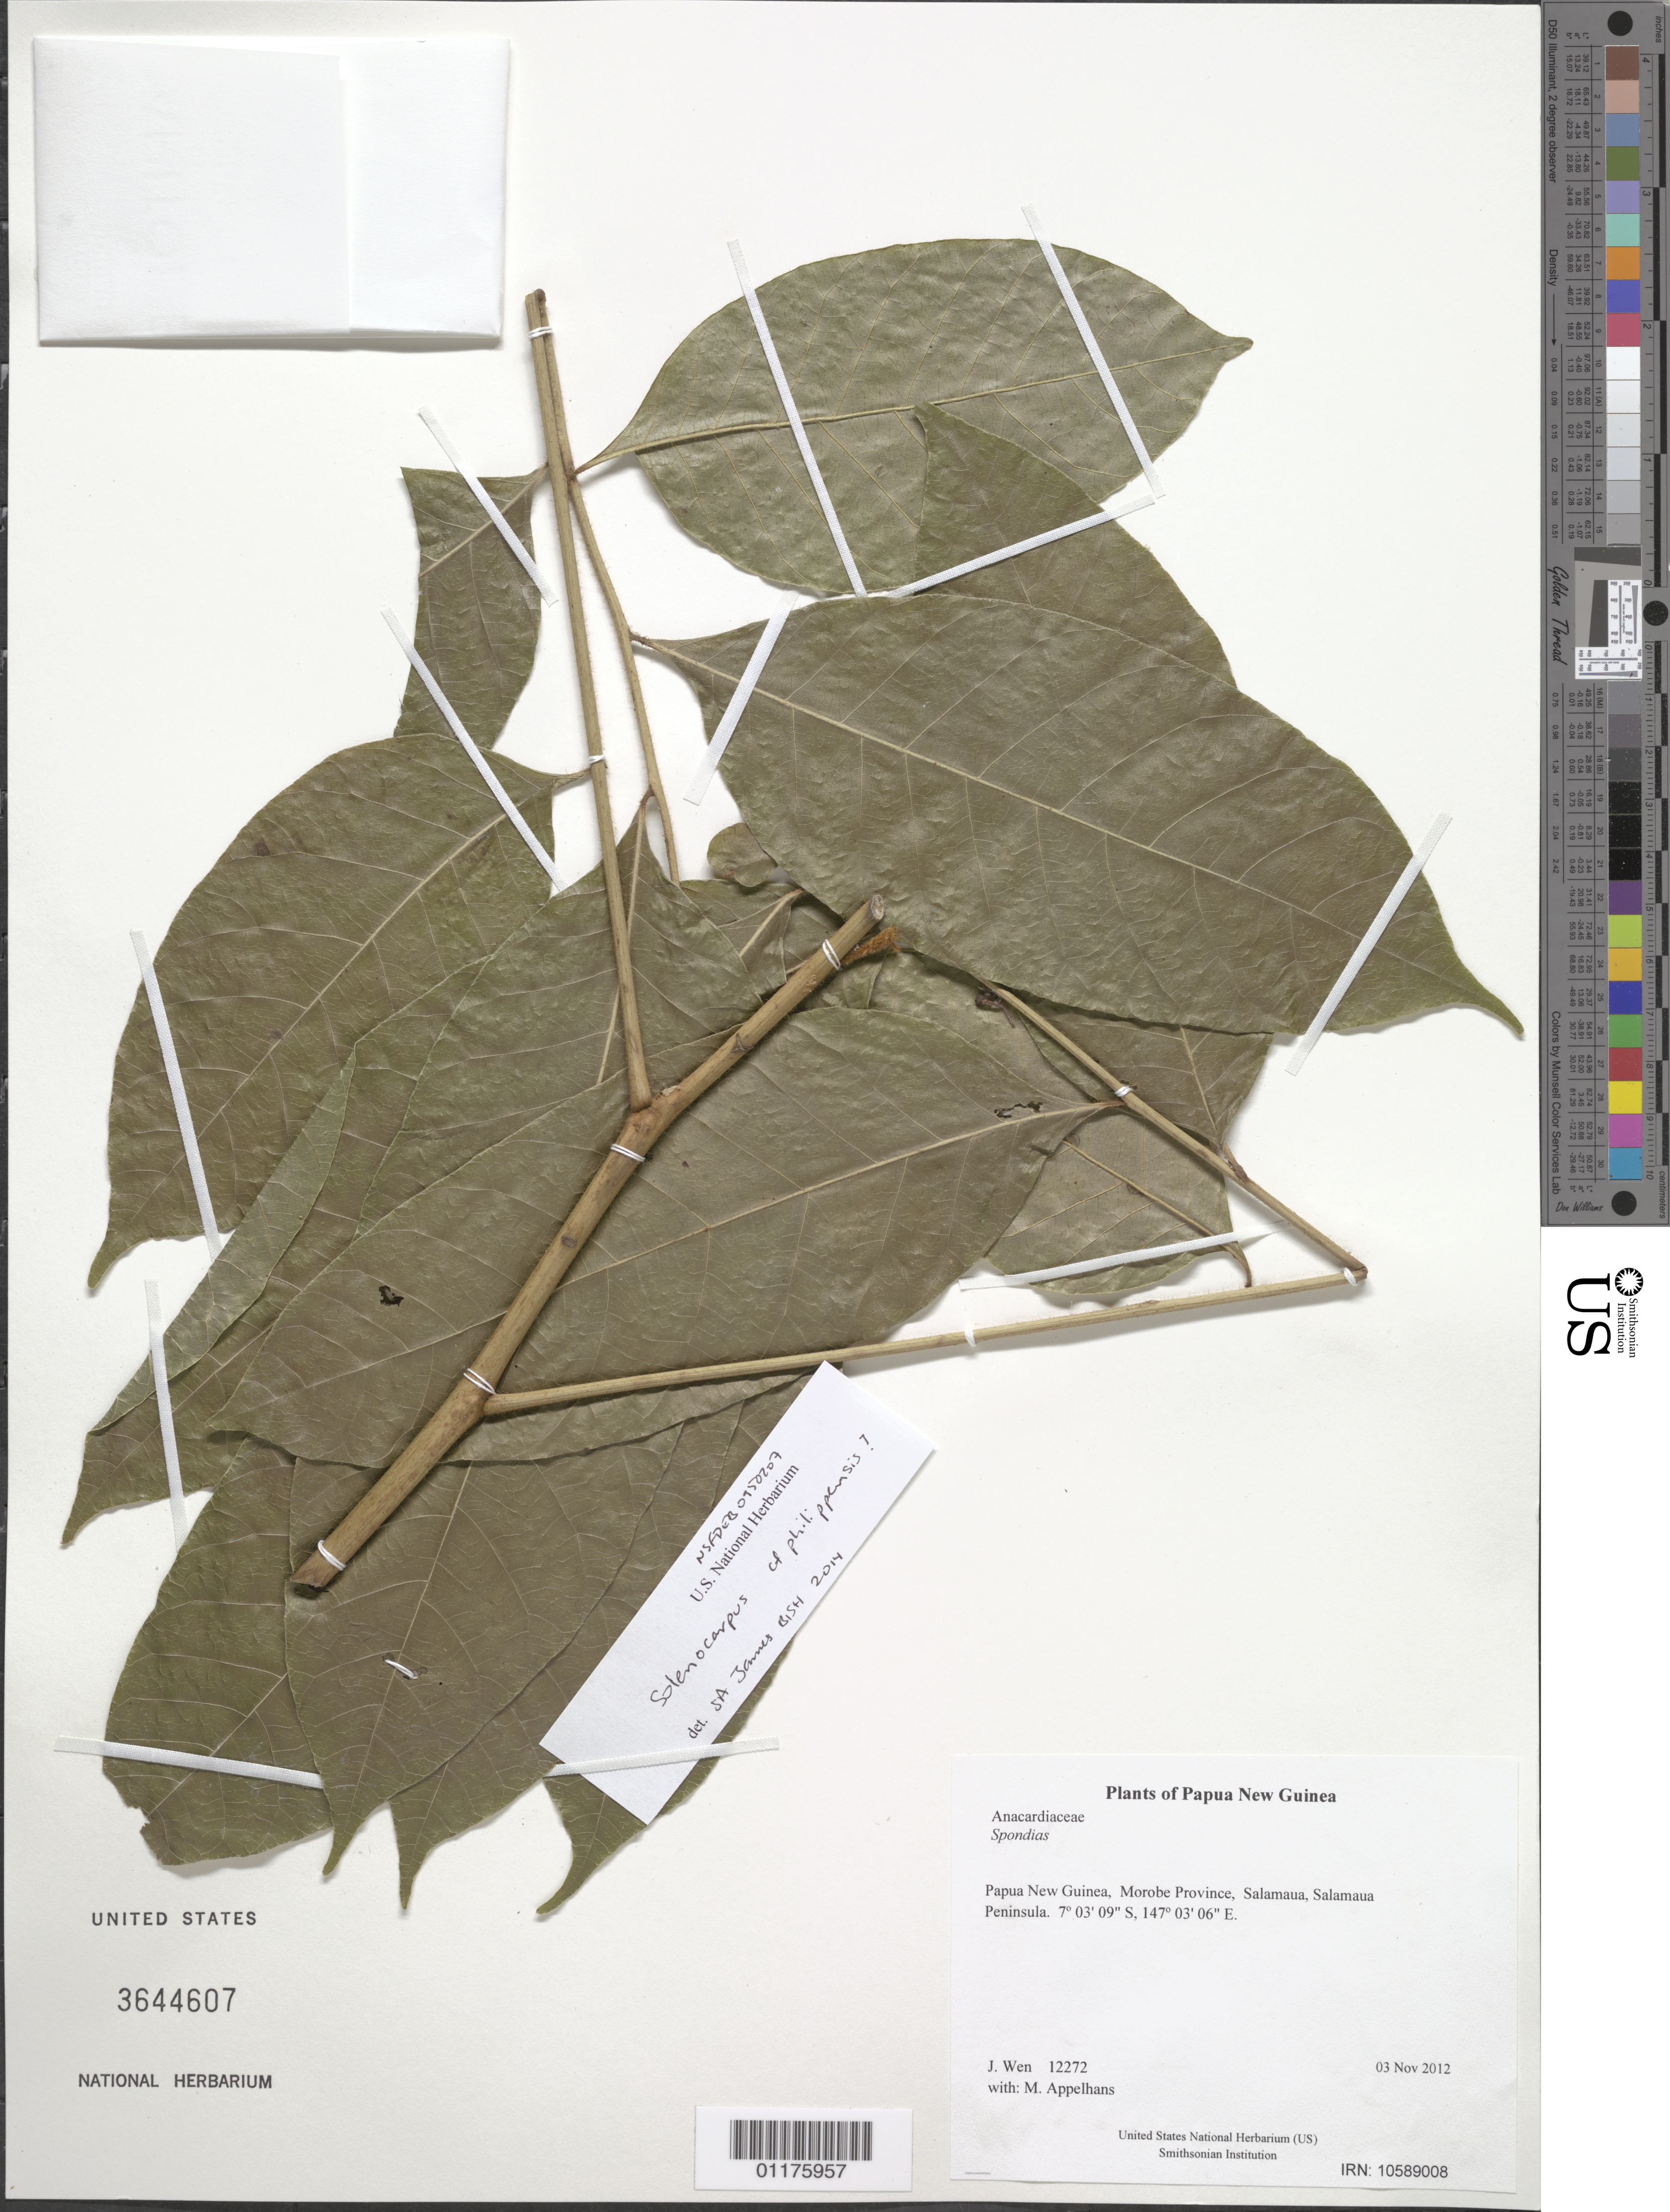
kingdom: Plantae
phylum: Tracheophyta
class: Magnoliopsida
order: Sapindales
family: Anacardiaceae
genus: Solenocarpus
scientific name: Solenocarpus philippinensis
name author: (Elmer) Kosterm.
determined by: James, Shelley A.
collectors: M. Appelhans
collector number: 12272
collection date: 2012-11-03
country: Papua New Guinea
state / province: Morobe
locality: Salamaua, Salamaua Peninsula.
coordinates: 7 03.157 S, 147 03.093 E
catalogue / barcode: US 3644607